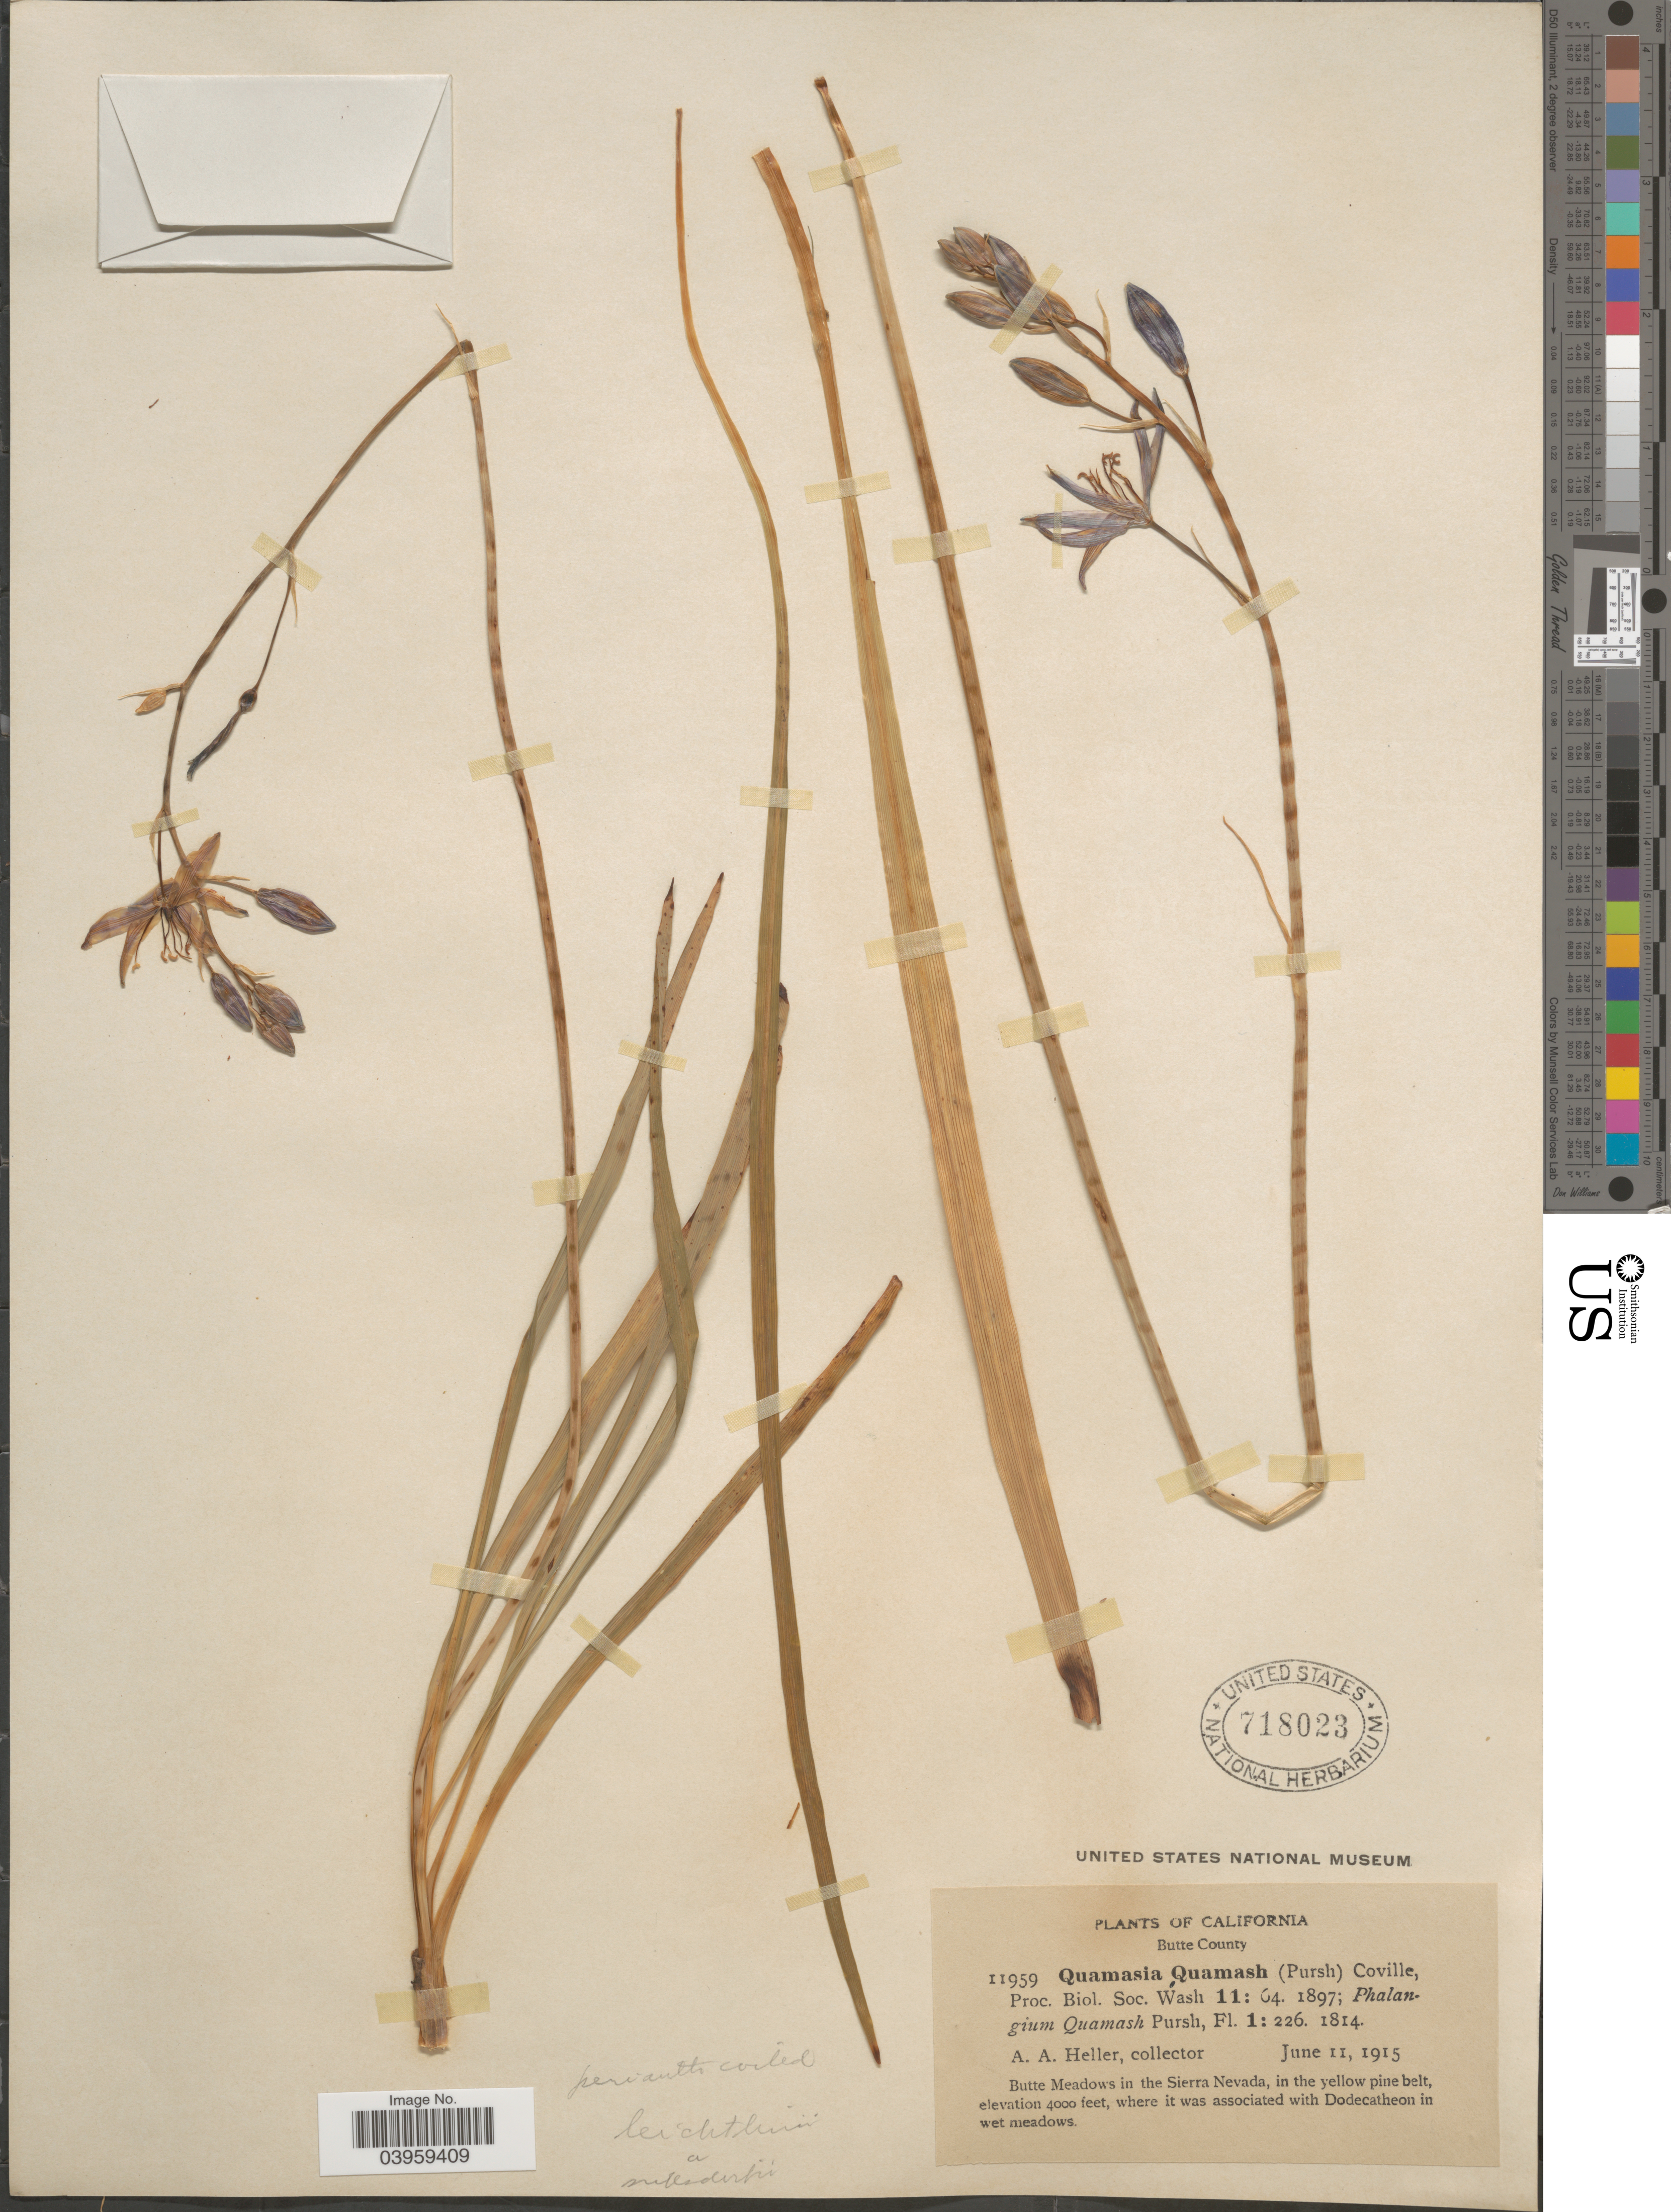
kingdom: Plantae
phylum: Tracheophyta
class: Liliopsida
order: Asparagales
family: Asparagaceae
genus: Camassia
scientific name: Camassia leichtlinii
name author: (Baker) S. Watson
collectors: A. A. Heller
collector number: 11959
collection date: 1915-06-11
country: United States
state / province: California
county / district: Butte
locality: Butte County. Butte Meadows in the Sierra Nevada.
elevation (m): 1219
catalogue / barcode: US 718023